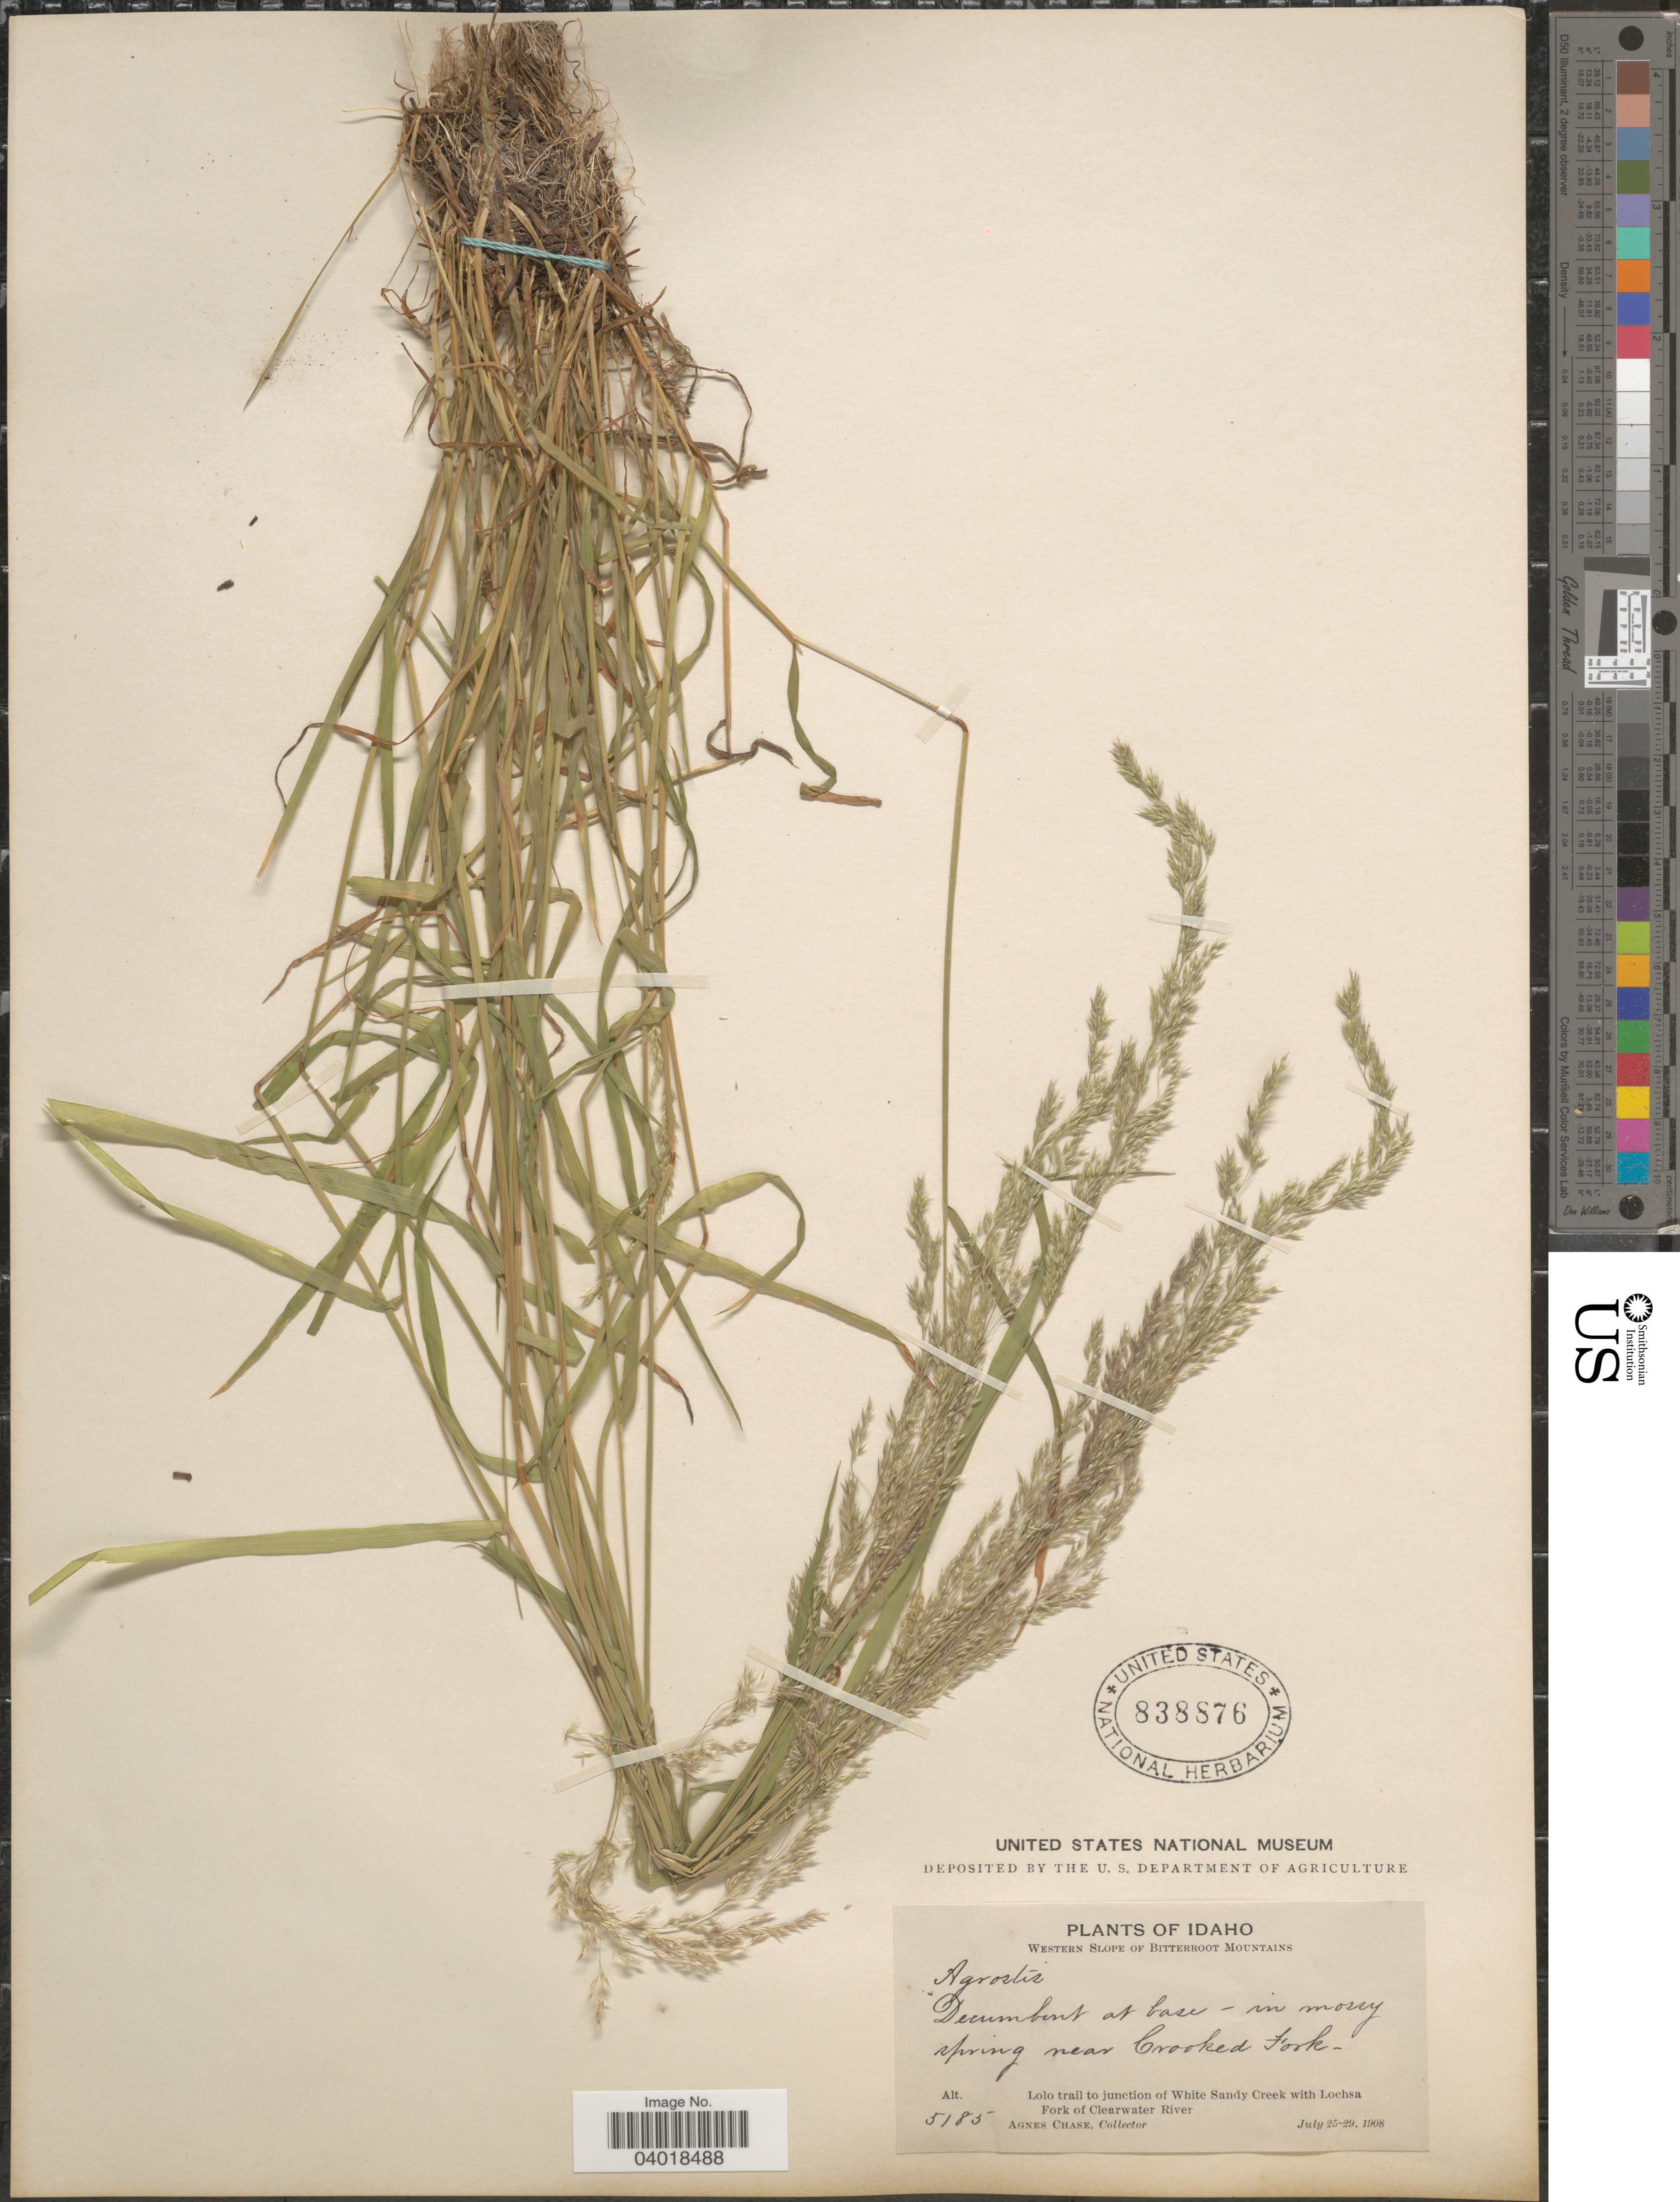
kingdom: Plantae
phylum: Tracheophyta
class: Liliopsida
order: Poales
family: Poaceae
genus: Agrostis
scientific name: Agrostis exarata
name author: Trin.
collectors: A. Chase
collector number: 5185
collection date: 1908-07-25/1908-07-29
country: United States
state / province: Idaho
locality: Western Slope of Bitterroot Mountains. In mossy spring near Crooked Fork. Lolo trail to junction of White Sandy Creek with Lochsa Fork of Clearwater River.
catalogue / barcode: US 838876